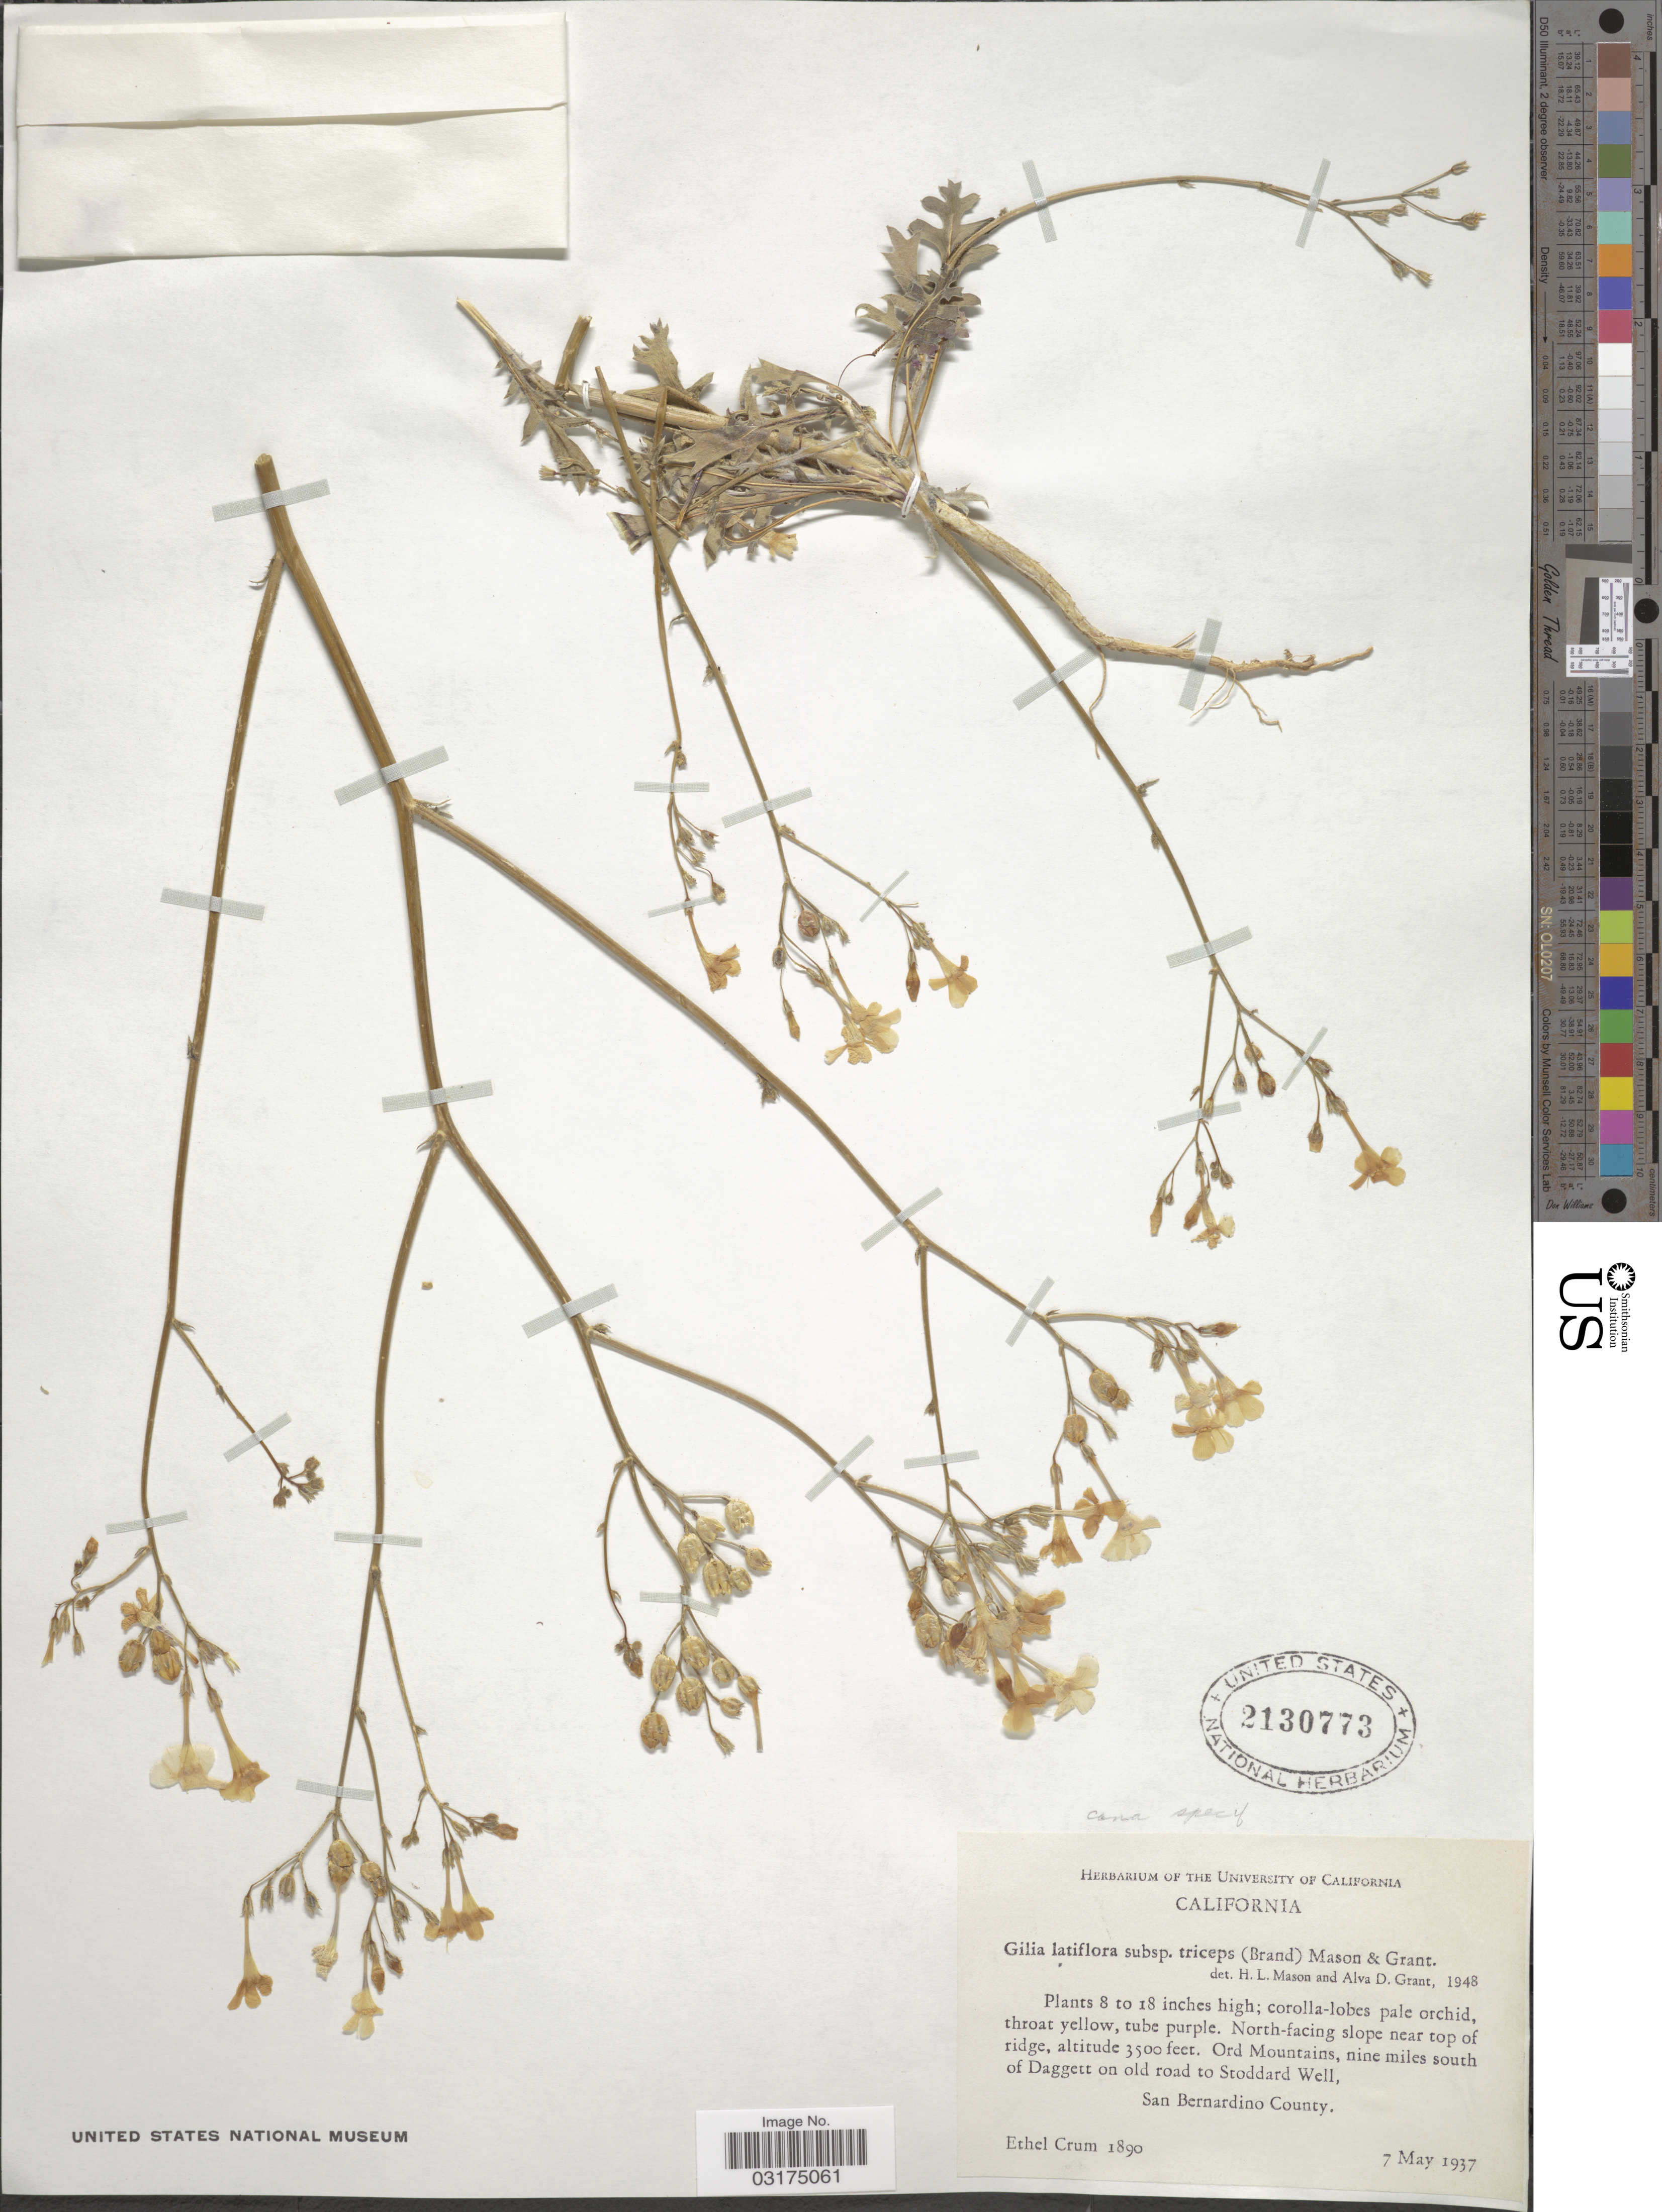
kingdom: Plantae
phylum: Tracheophyta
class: Magnoliopsida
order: Ericales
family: Polemoniaceae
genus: Gilia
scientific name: Gilia cana subsp. speciformis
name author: A.D. Grant & V.E. Grant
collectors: E. K. Crum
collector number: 1890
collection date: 1937-05-07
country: United States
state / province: California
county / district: San Bernardino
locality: North-facing slope near top of ridge. Ord Mountains, nine miles south of Daggett on old road to Stoddard Well, San Bernardino County.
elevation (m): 1067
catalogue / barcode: US 2130773